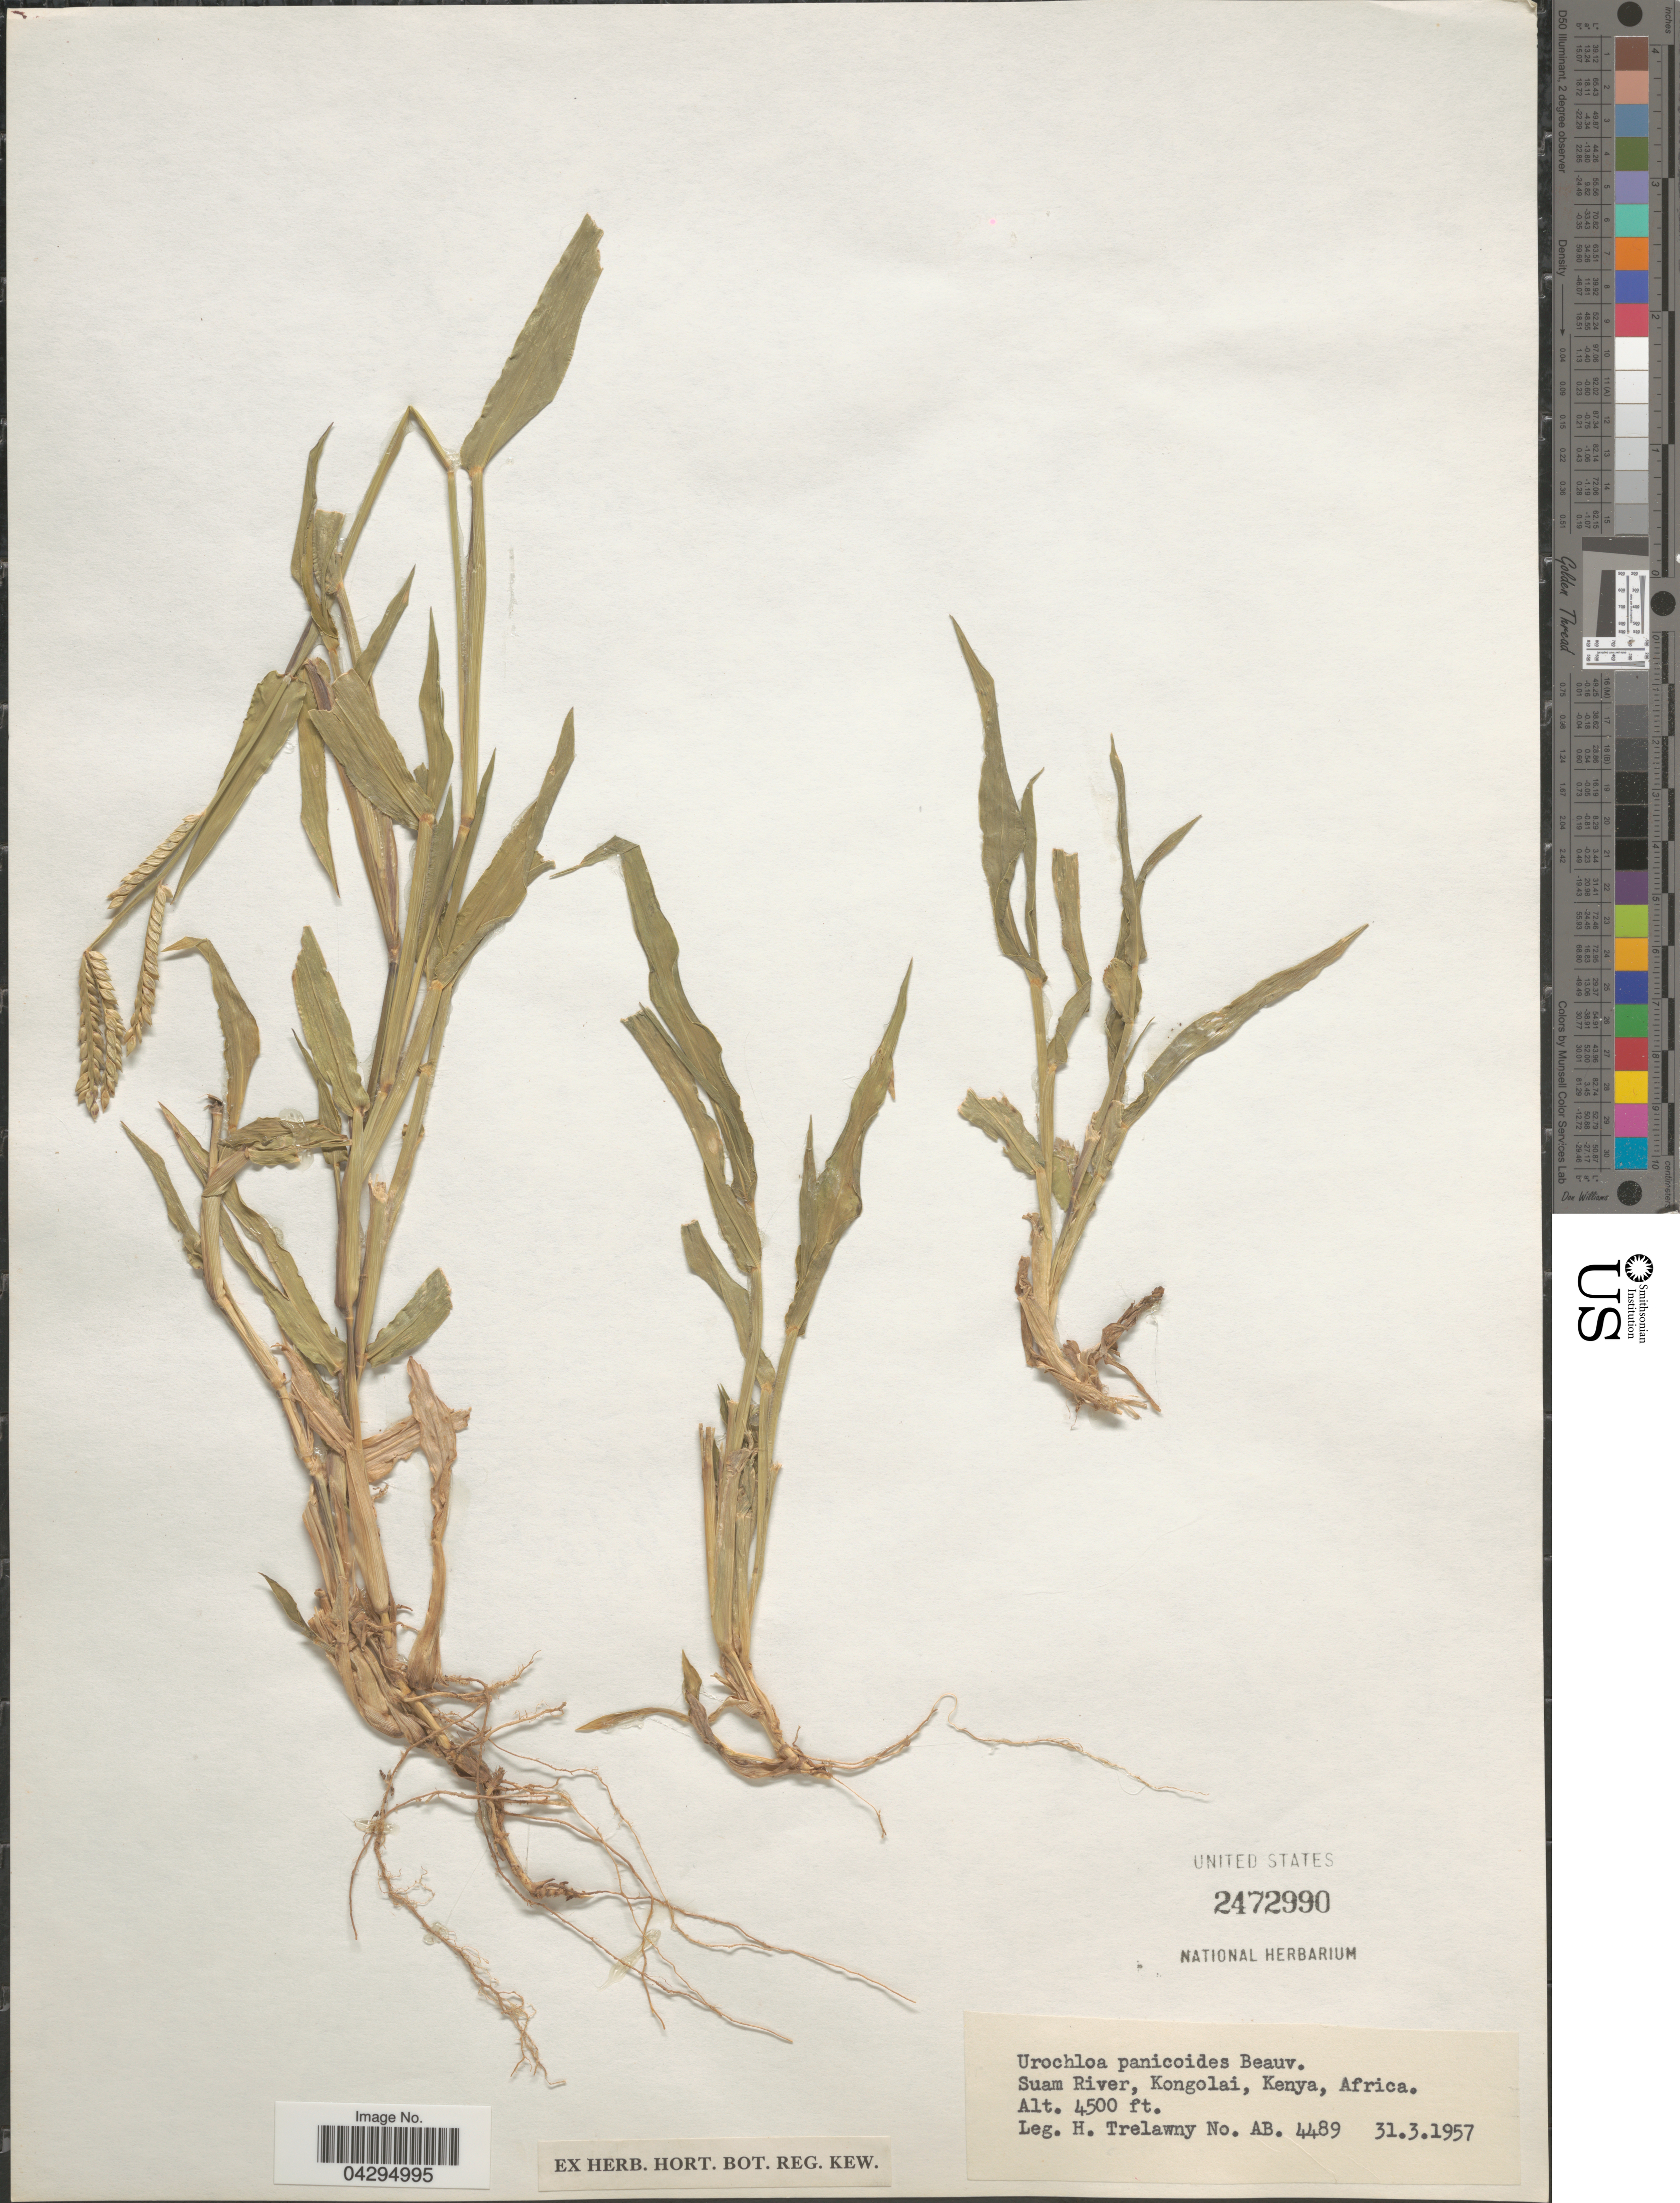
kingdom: Plantae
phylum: Tracheophyta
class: Liliopsida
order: Poales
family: Poaceae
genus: Urochloa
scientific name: Urochloa panicoides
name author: P. Beauv.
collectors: H. Trelawny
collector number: AB4489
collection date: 1957-03-31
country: Kenya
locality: Suam River, Kongolai.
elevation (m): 1372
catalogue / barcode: US 2472990